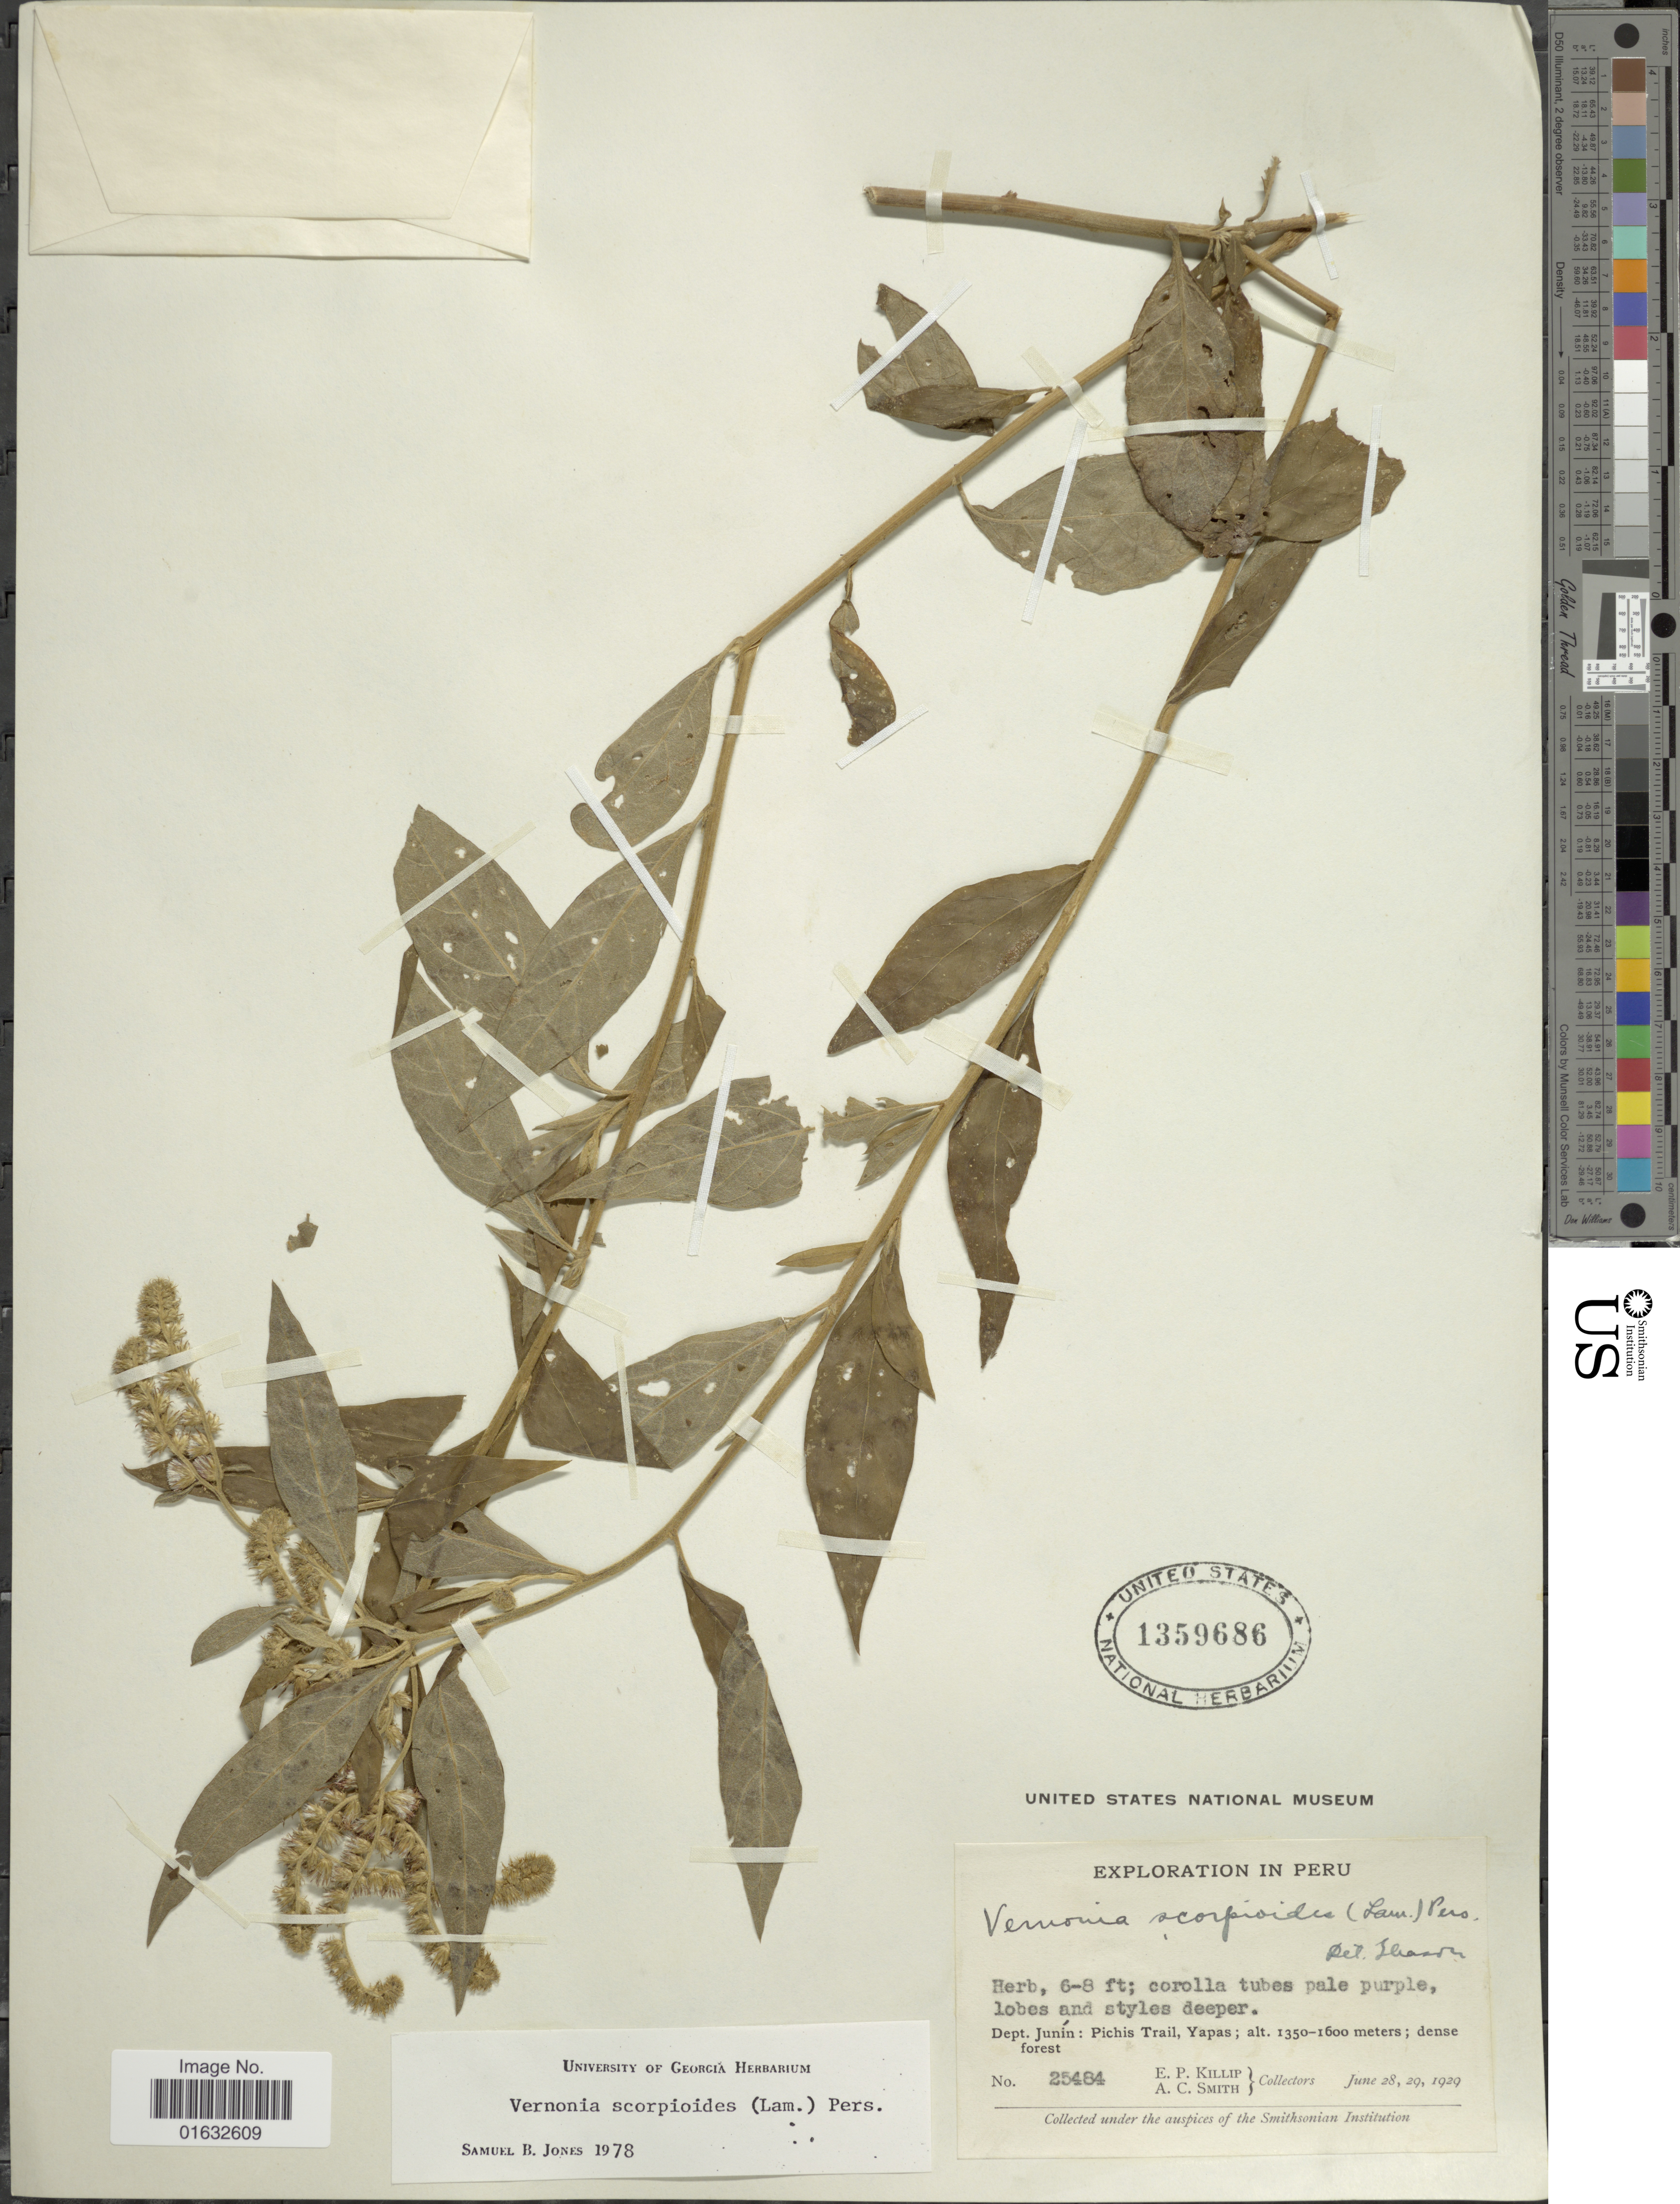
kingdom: Plantae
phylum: Tracheophyta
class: Magnoliopsida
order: Asterales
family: Asteraceae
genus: Cyrtocymura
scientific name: Cyrtocymura scorpioides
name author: (Lam.) H. Rob.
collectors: E. P. Killip & A. C. Smith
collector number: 25484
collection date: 1929-06-26/1929-06-29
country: Peru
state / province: Junín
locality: Pichis Teail, Yapas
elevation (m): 1350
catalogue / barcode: US 1359686